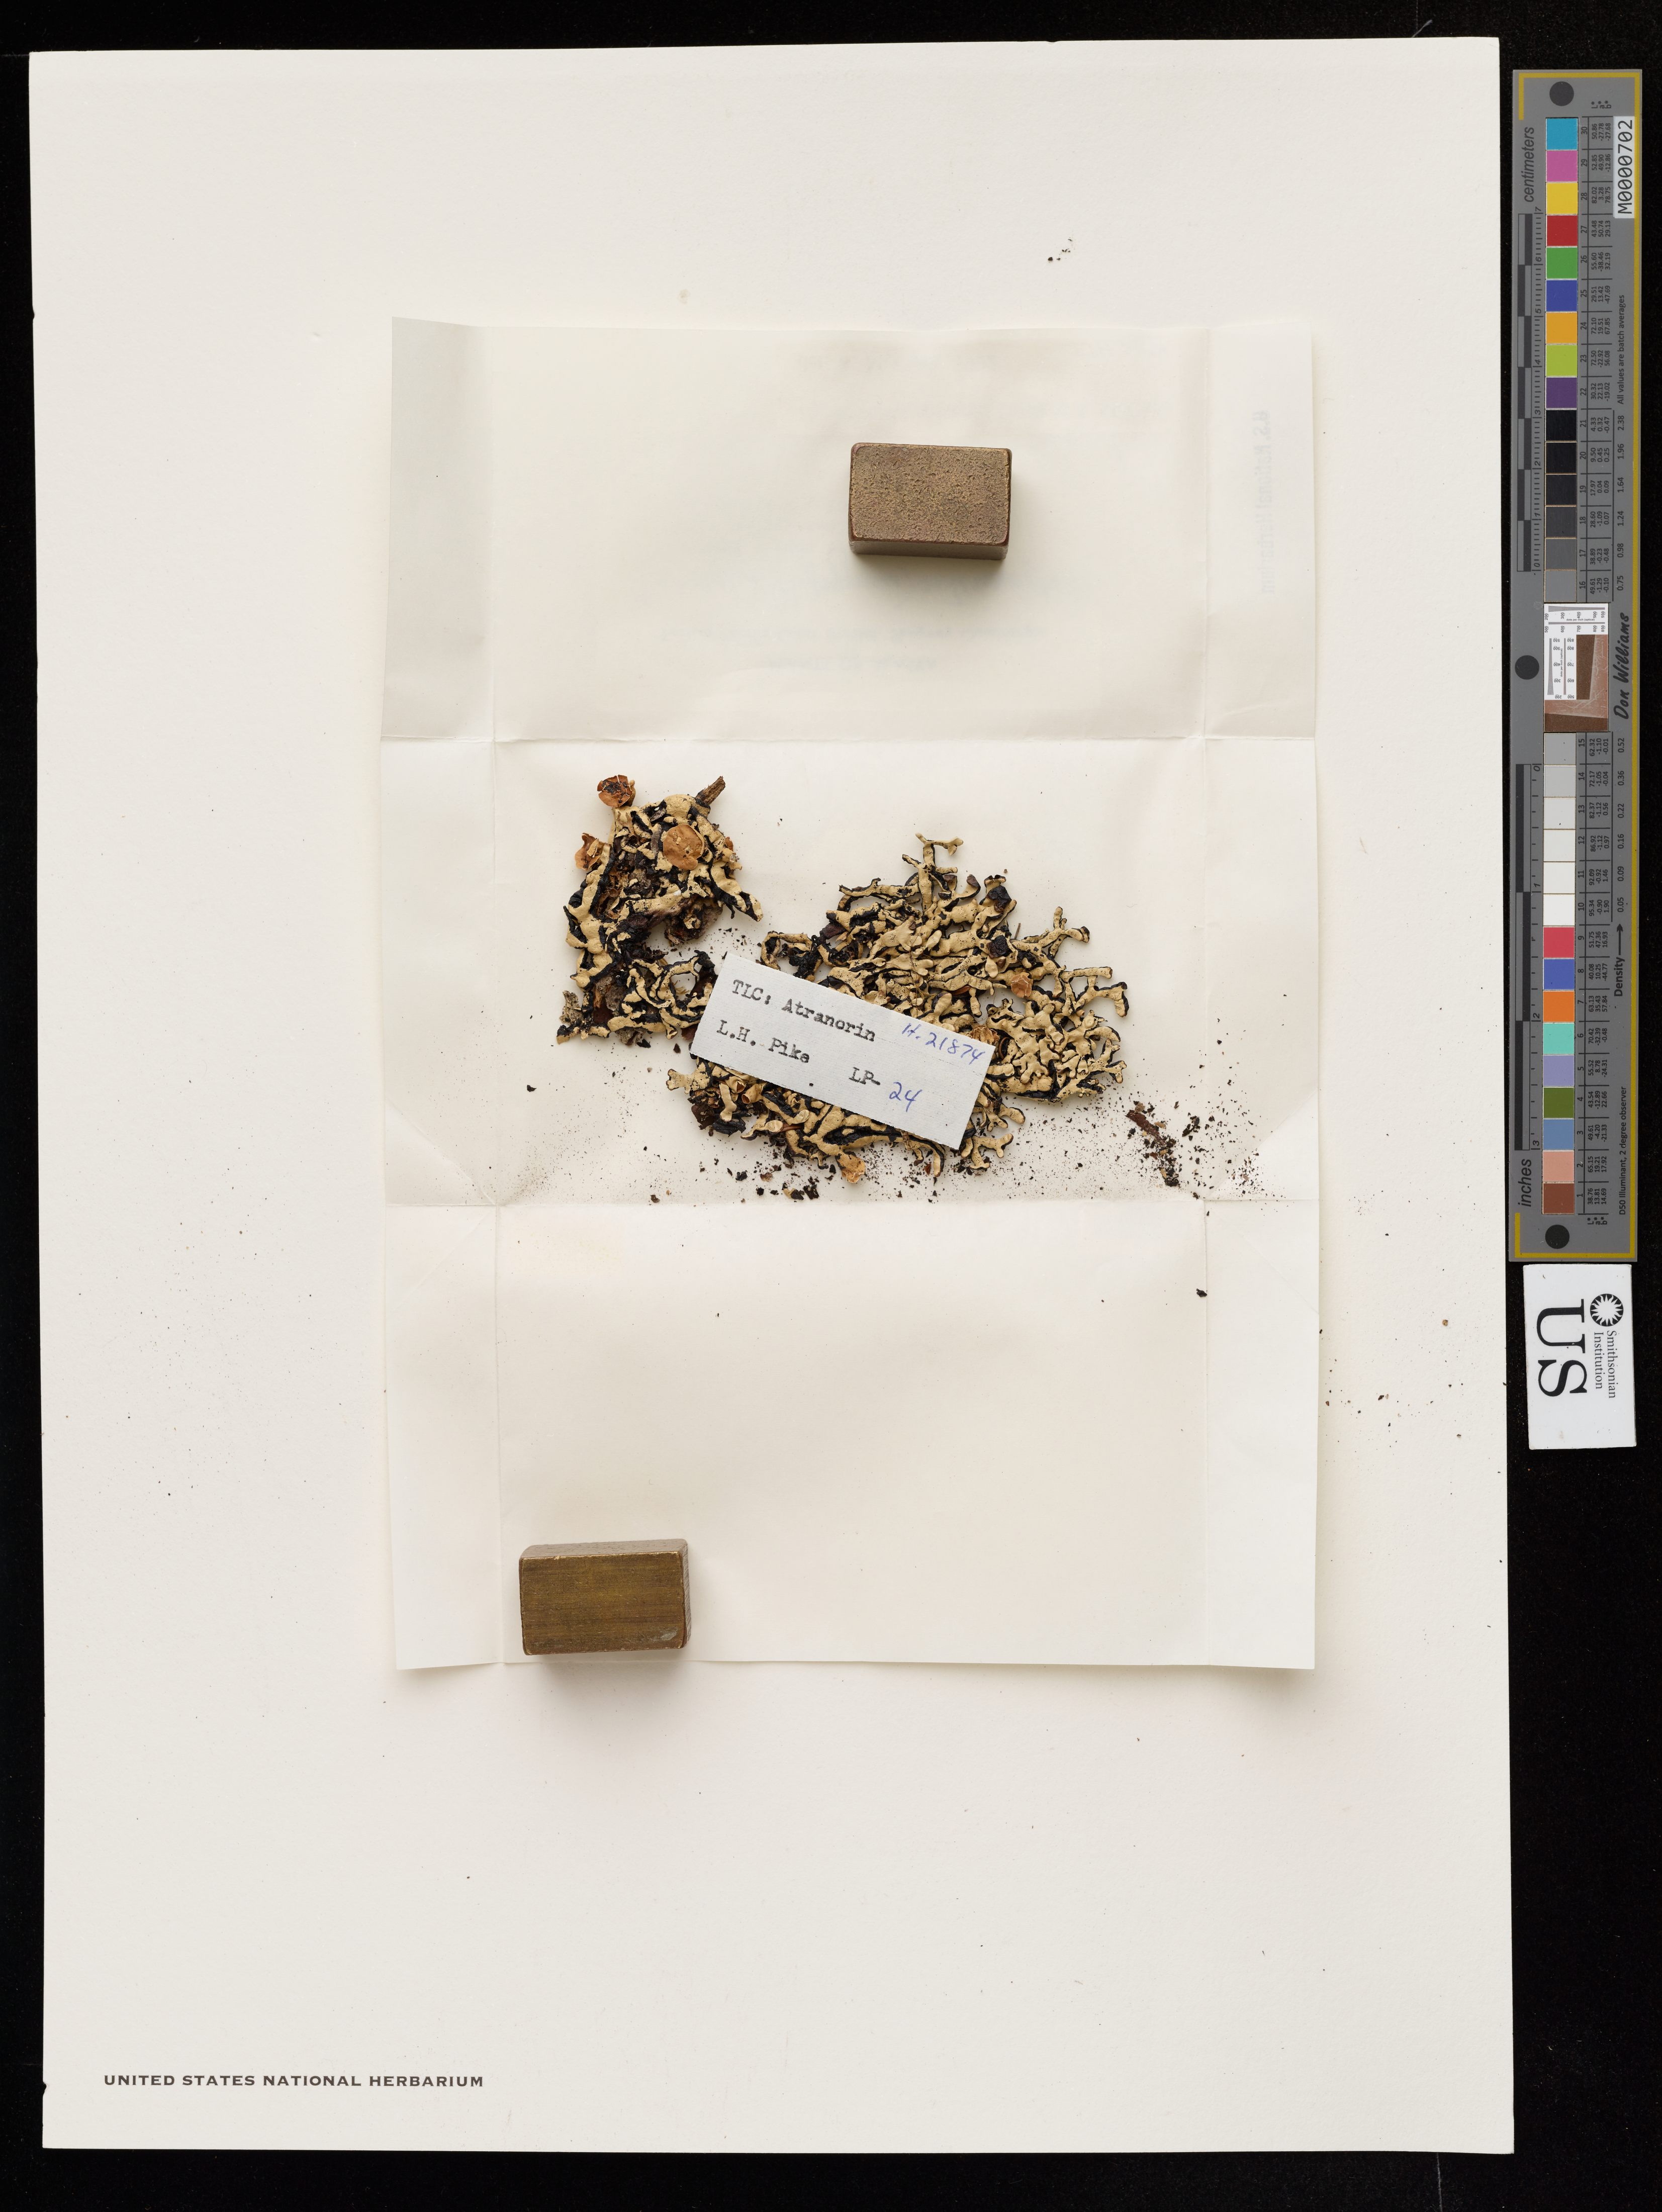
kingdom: Fungi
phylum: Ascomycota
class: Lecanoromycetes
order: Lecanorales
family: Parmeliaceae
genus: Hypogymnia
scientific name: Hypogymnia apinnata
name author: Goward & McCune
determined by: McCune, B.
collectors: F. J. Hermann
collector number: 21874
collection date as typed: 04 Aug 1967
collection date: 1967-08-04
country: United States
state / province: Alaska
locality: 10 mi n of chilkoot lake